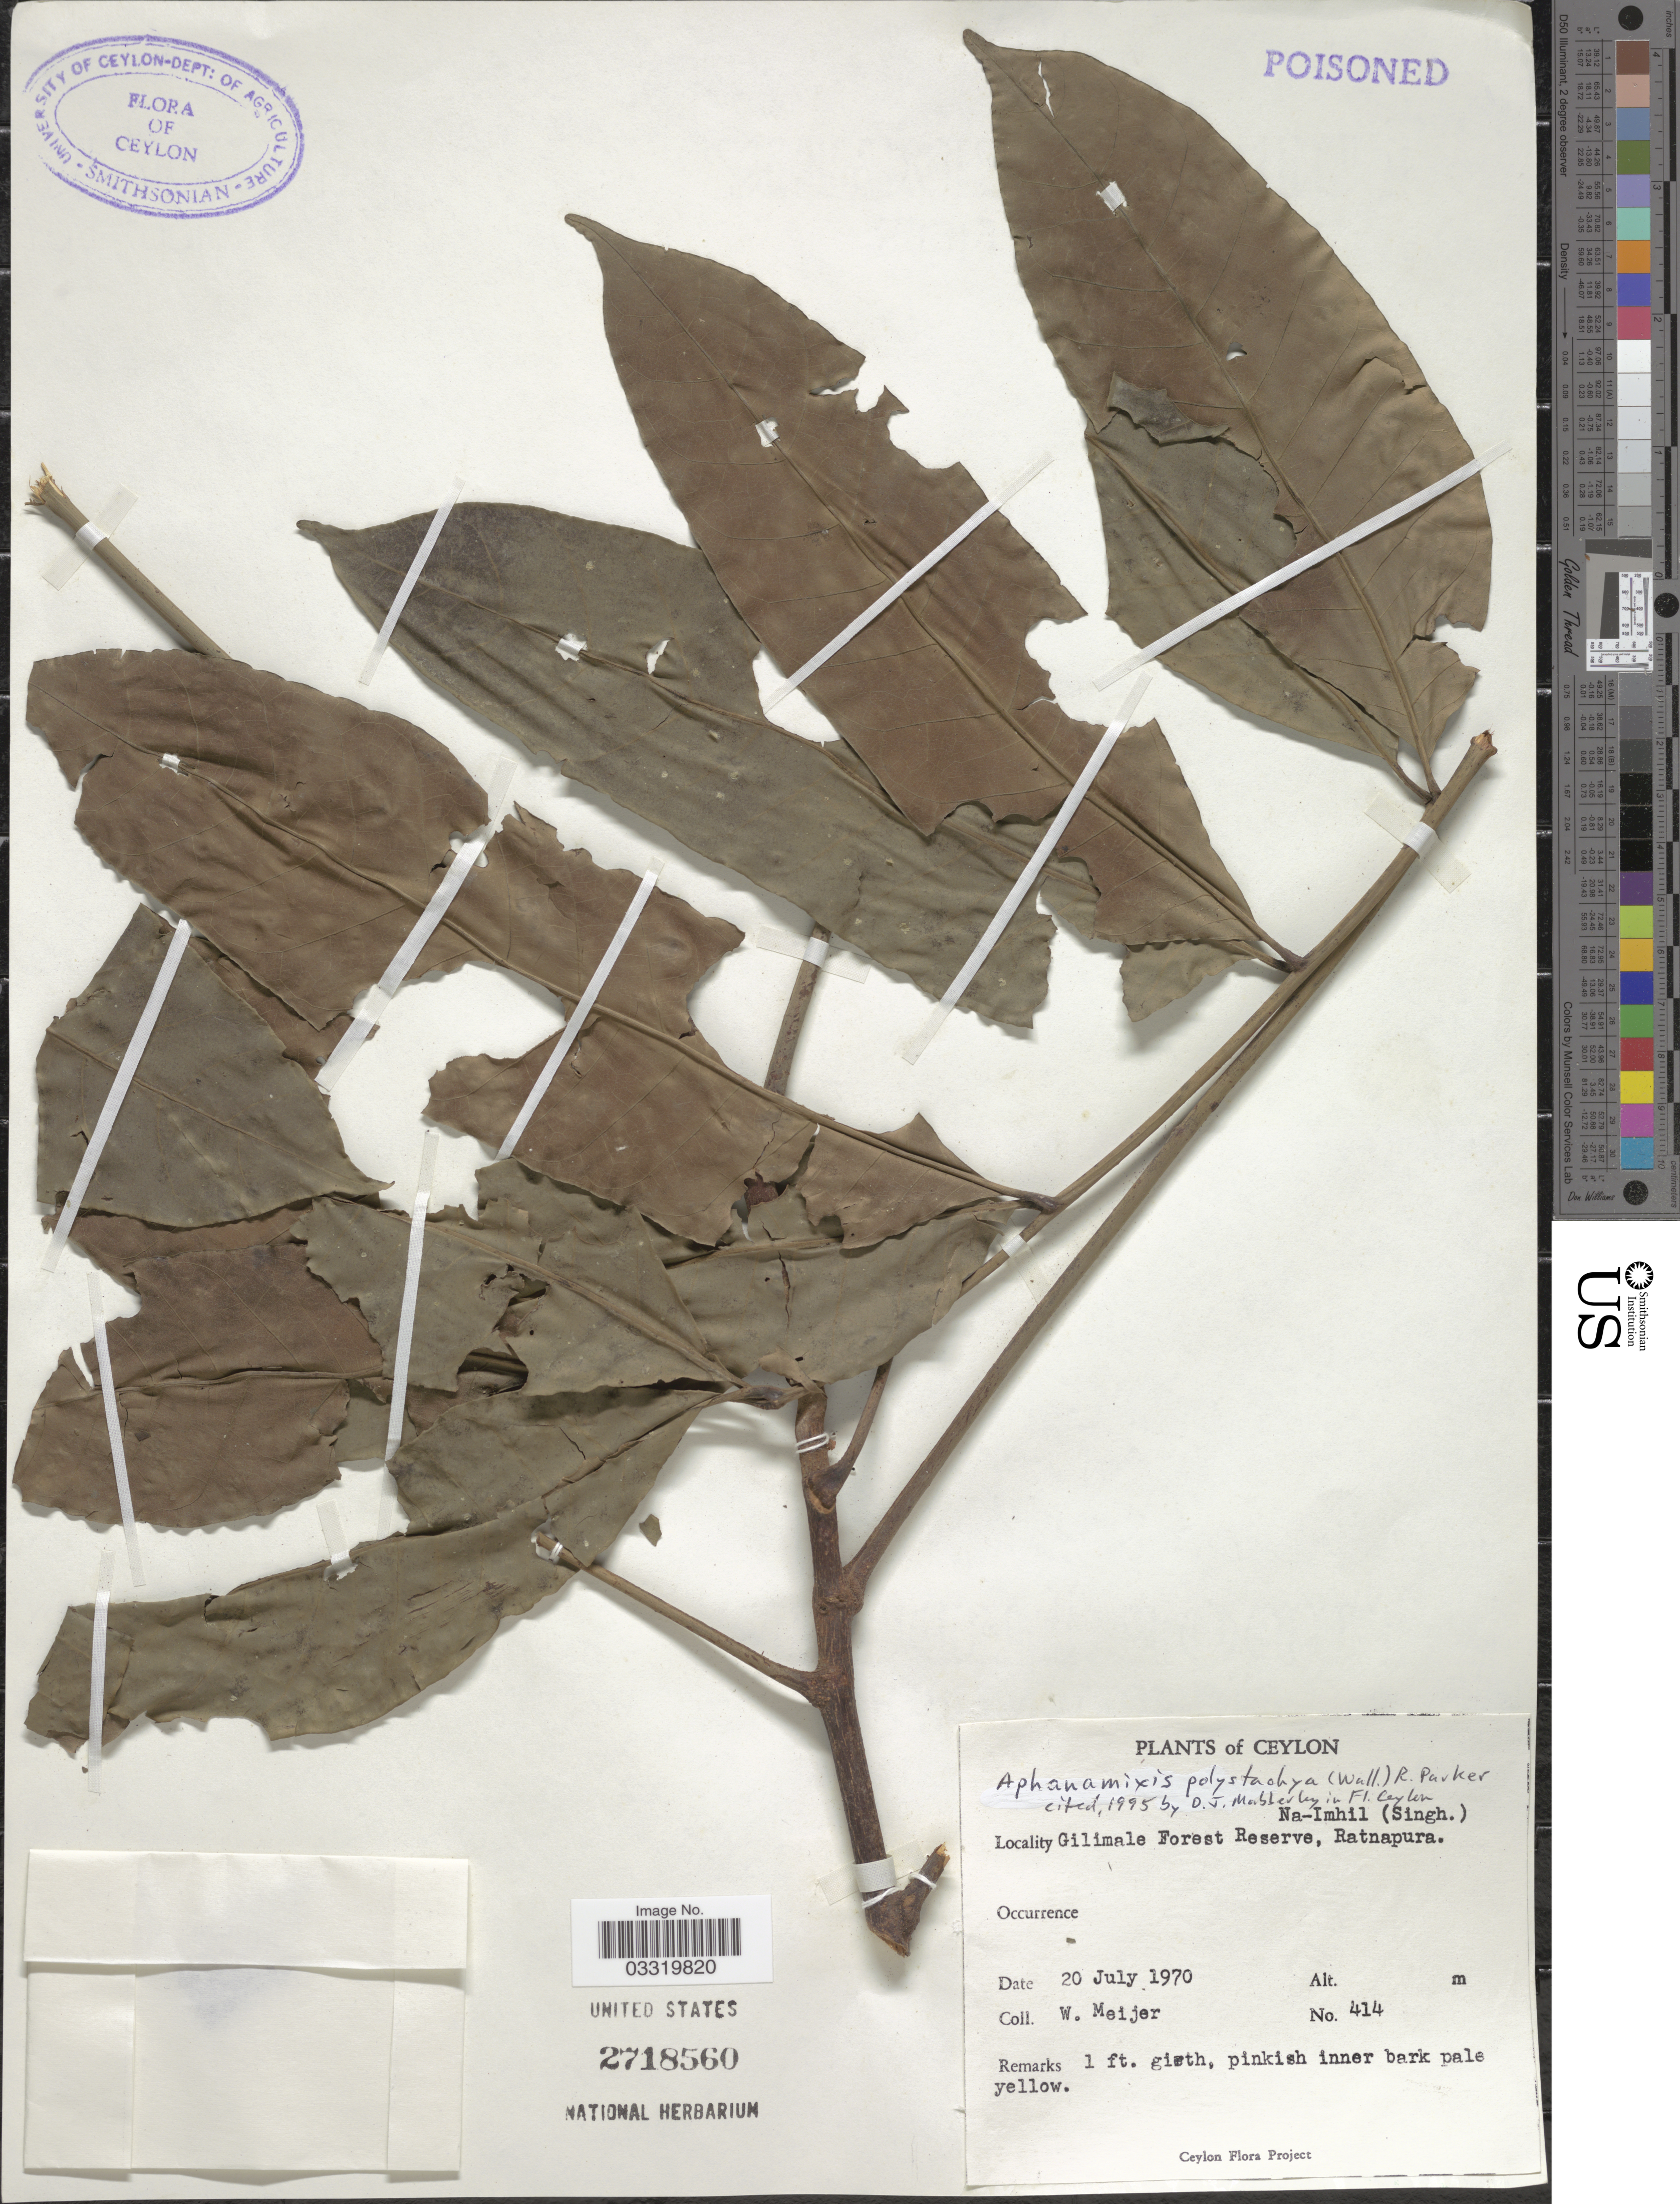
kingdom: Plantae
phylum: Tracheophyta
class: Magnoliopsida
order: Sapindales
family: Meliaceae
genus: Aphanamixis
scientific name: Aphanamixis polystachya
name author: (Wall.) R. Parker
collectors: W. Meijer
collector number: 414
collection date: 1970-07-20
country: Sri Lanka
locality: Ceylon, Gilimale Forest Reserve, Ratnapura.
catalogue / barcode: US 2718560